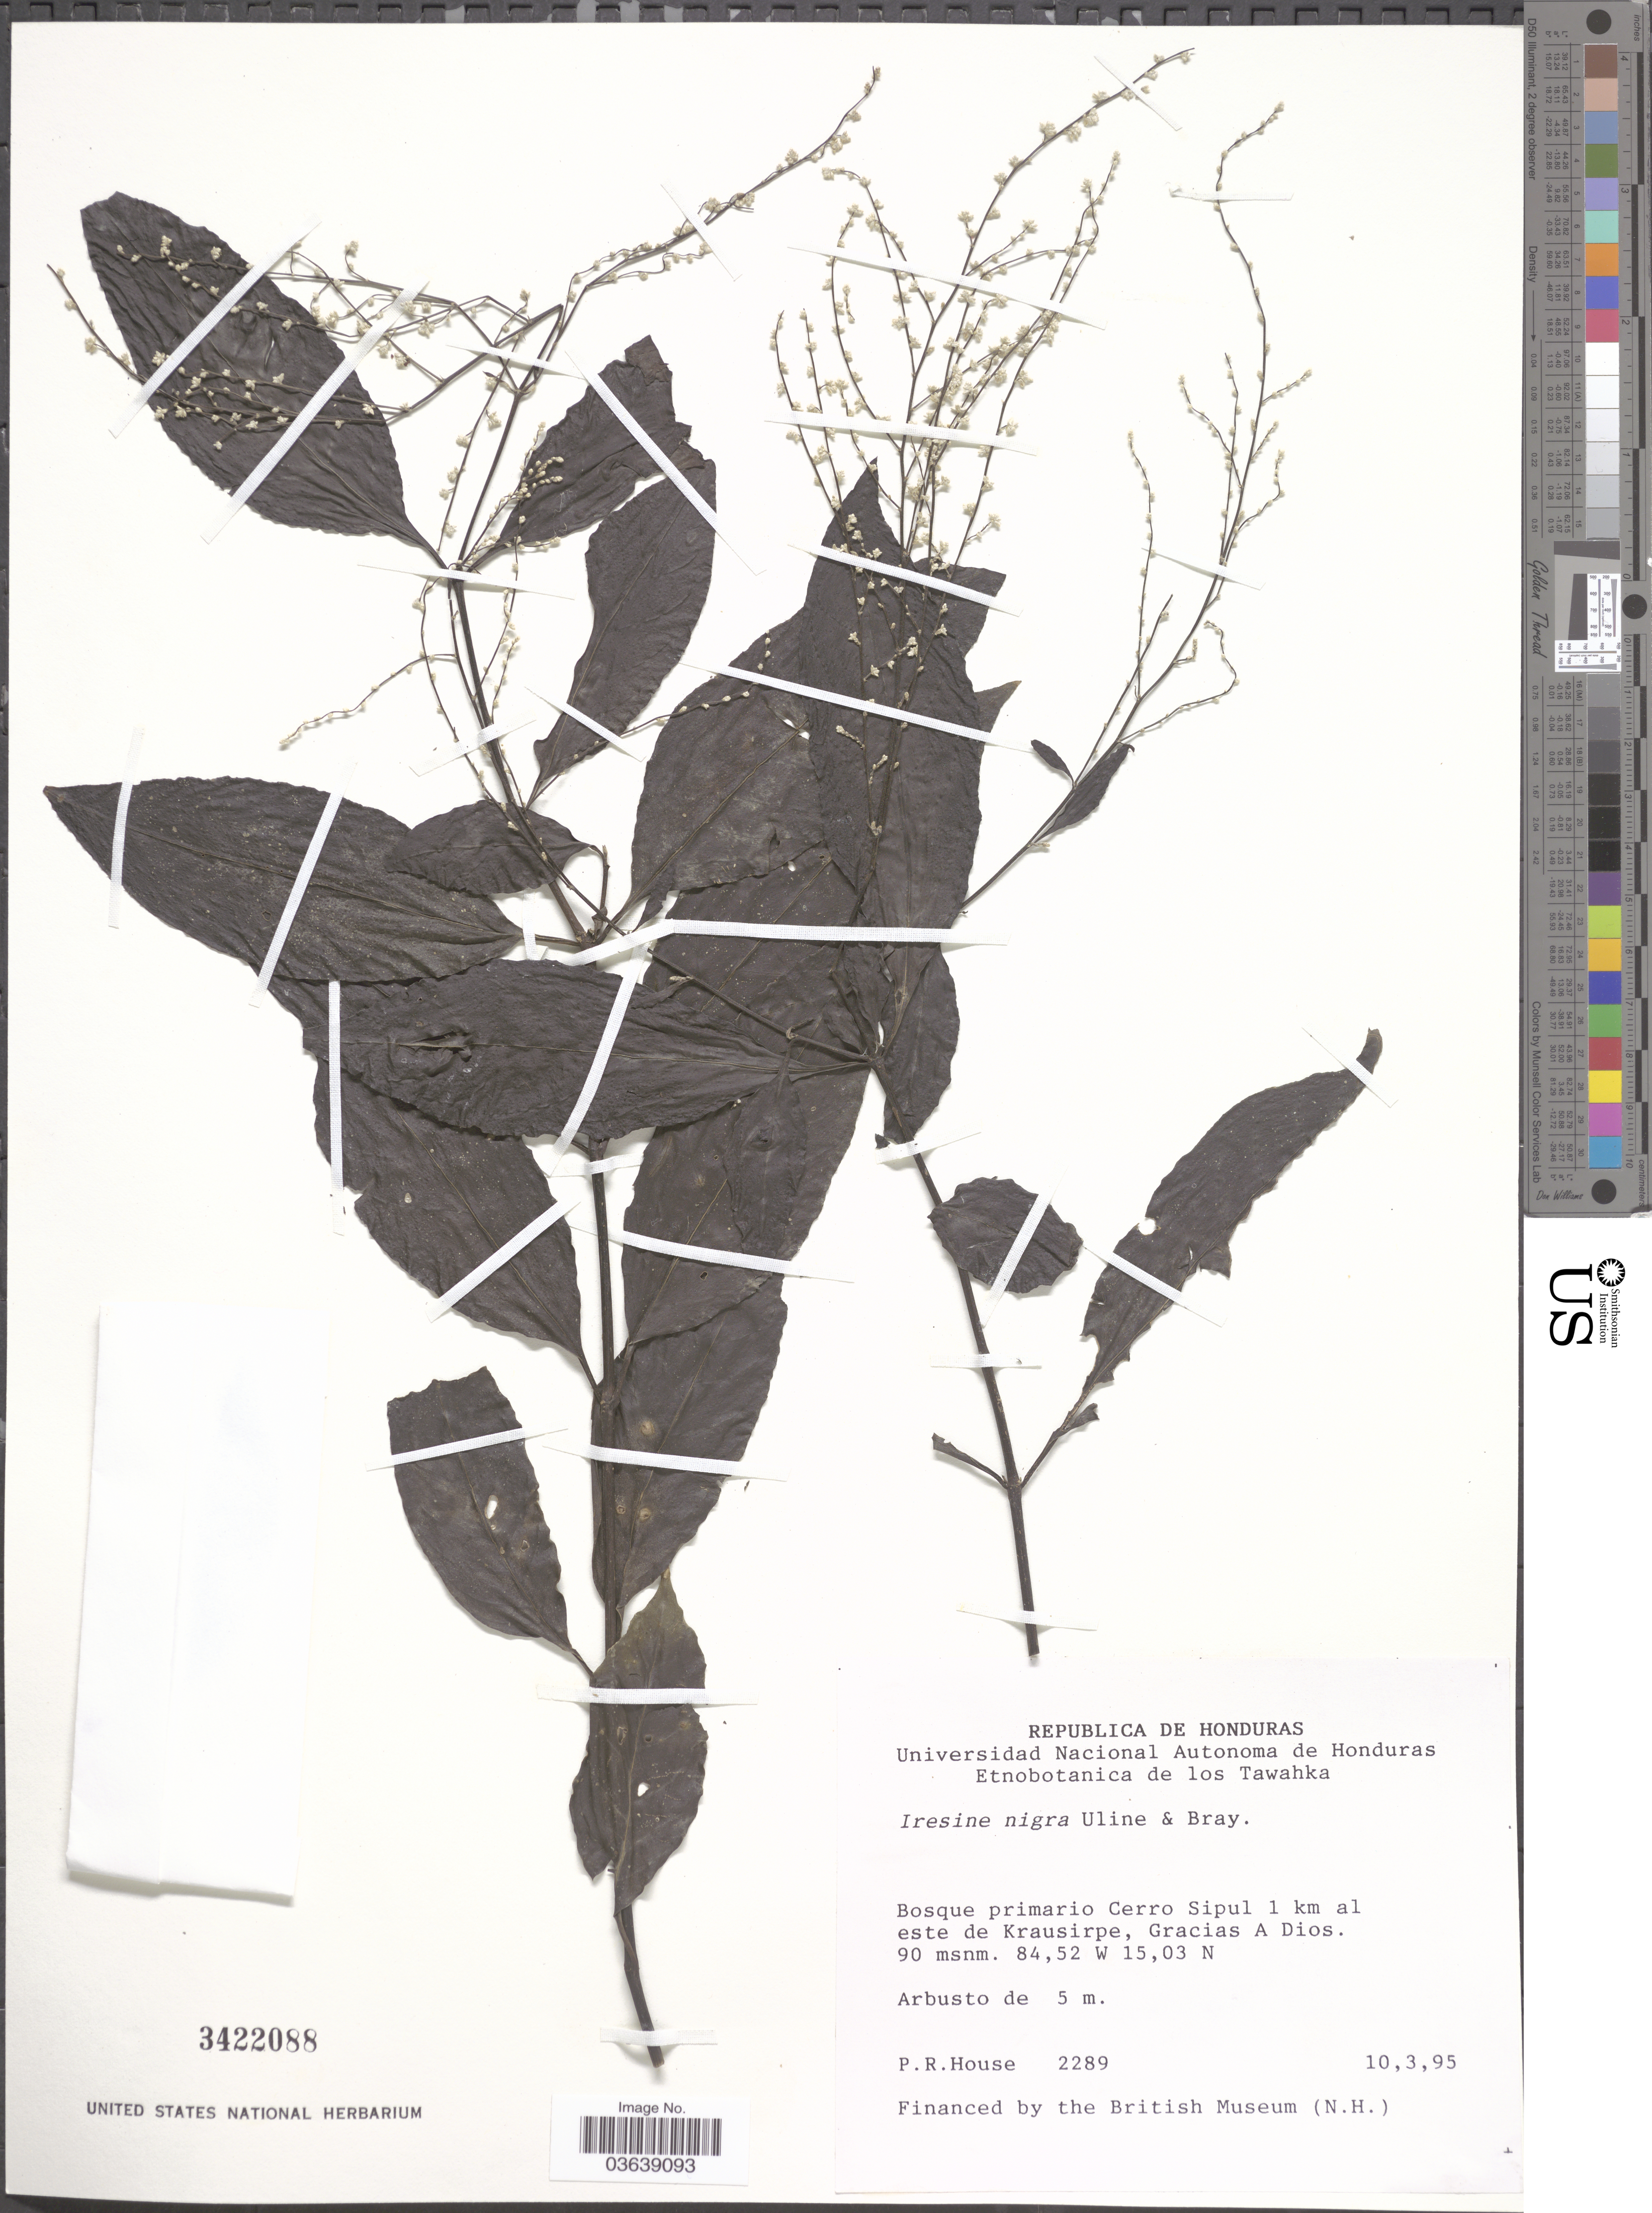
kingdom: Plantae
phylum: Tracheophyta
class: Magnoliopsida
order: Caryophyllales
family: Amaranthaceae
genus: Iresine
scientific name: Iresine nigra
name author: Uline & W.L. Bray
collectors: P. R. House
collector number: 2289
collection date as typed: Transcribed d/m/y: 10/3/95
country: Honduras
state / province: Gracias de Dios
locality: Bosque primario Cerro Sipul 1 km al este de Krausirpe, Gracias A Dios.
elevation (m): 90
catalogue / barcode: US 3422088